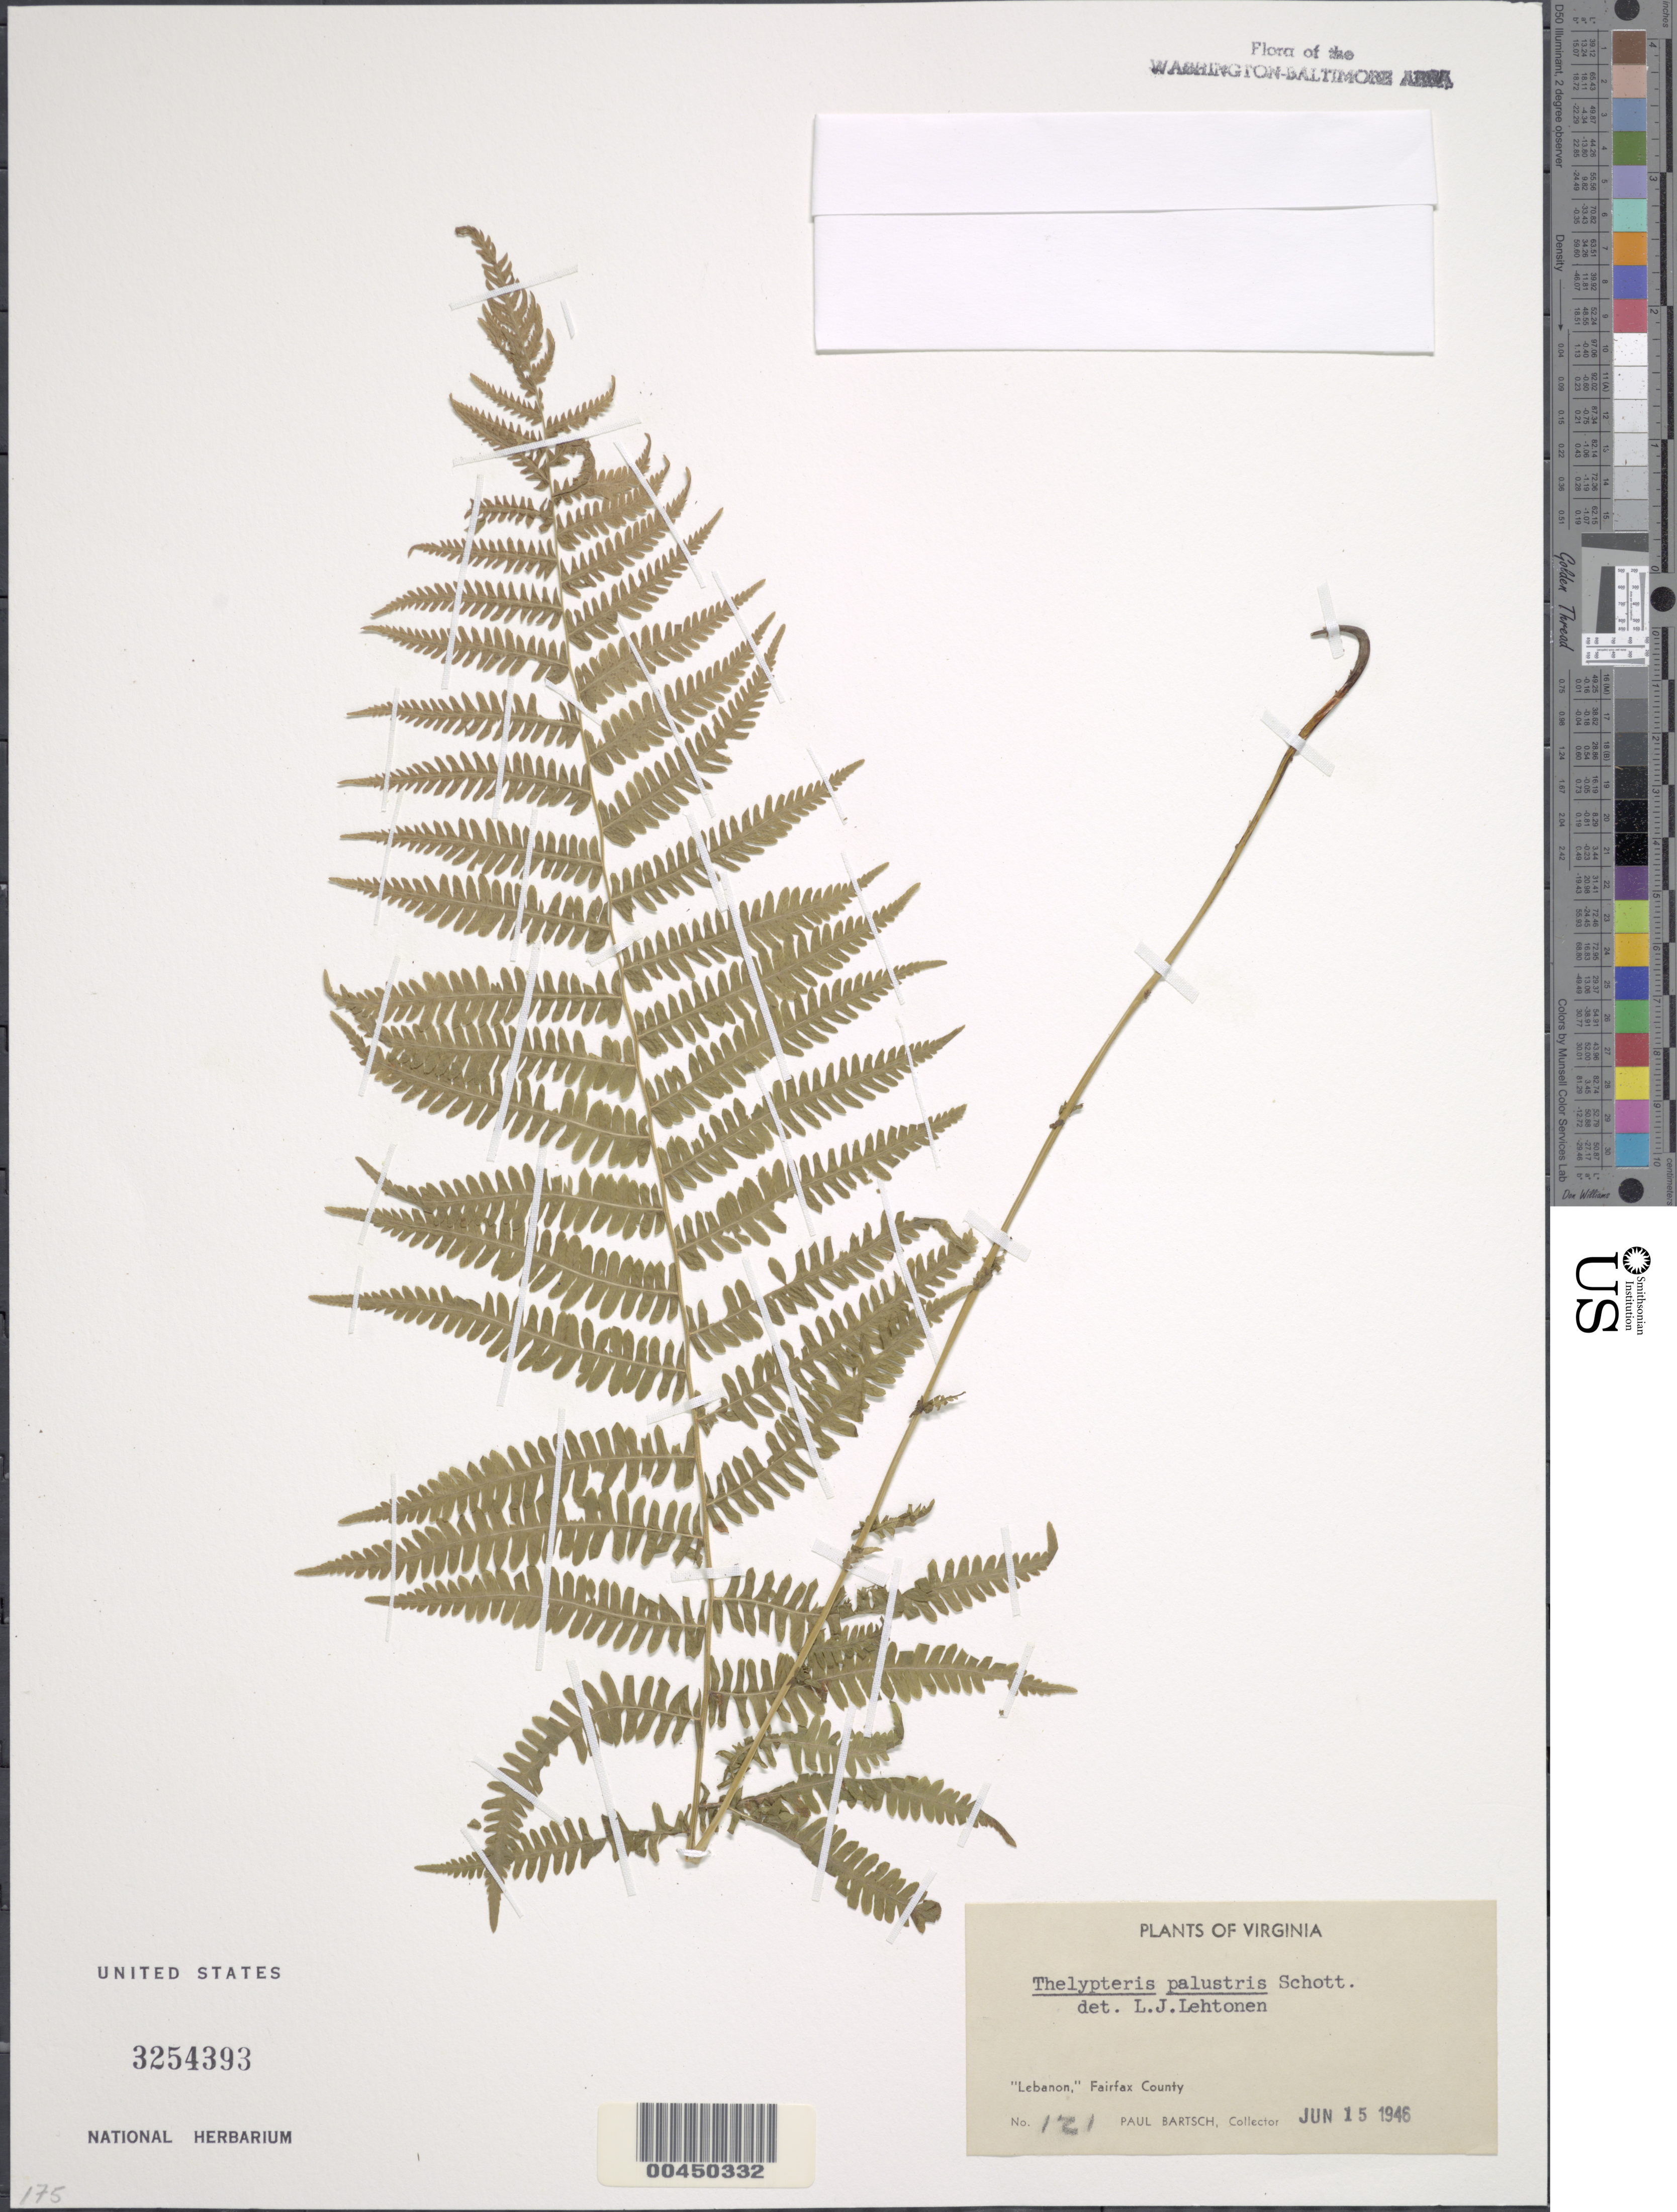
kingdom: Plantae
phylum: Tracheophyta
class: Polypodiopsida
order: Polypodiales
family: Thelypteridaceae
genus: Thelypteris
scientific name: Thelypteris palustris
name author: (Salisb.) Schott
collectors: P. Bartsch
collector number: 121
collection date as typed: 15 Jun 1946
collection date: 1946-06-15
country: United States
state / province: Virginia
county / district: Fairfax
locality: Lebanon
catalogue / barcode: US 3254393